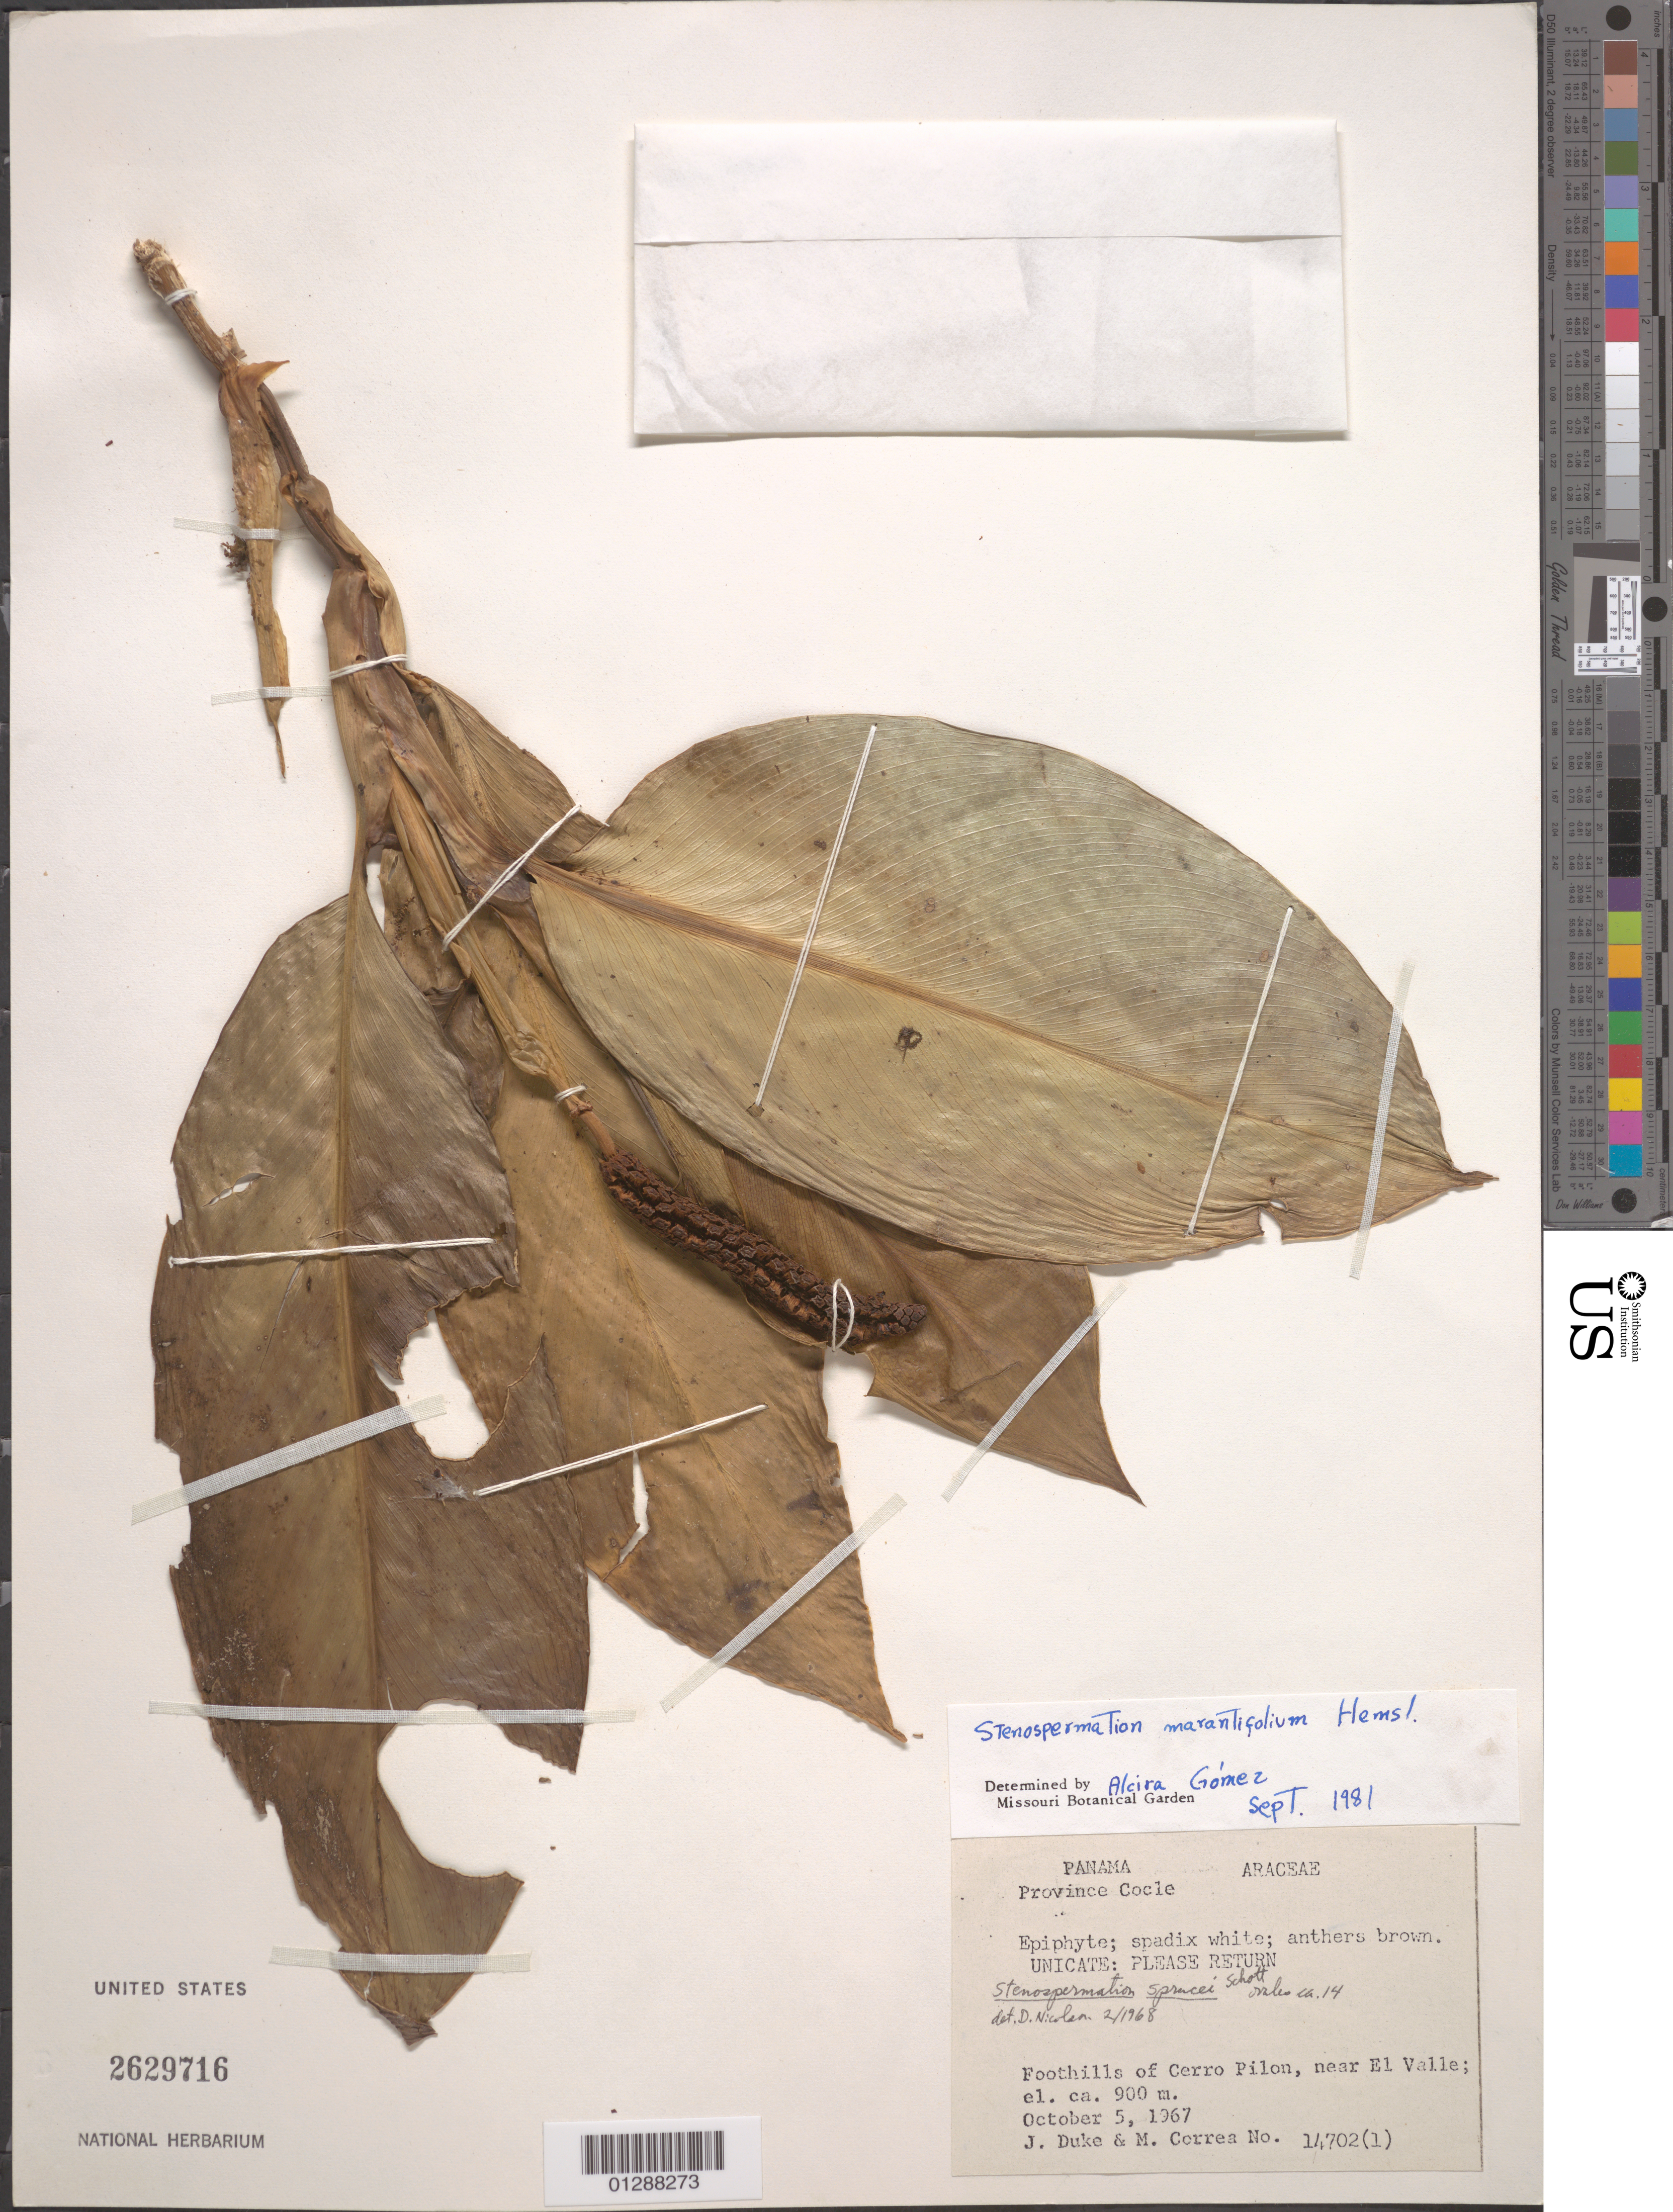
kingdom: Plantae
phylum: Tracheophyta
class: Liliopsida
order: Alismatales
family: Araceae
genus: Stenospermation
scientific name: Stenospermation marantifolium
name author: Hemsl.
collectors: J. Duke & M. Correa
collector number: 14702(1)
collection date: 1967-10-05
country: Panama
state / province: Cocle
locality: Foothills of Cerro Pilon, near El Valle.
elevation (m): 900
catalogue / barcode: US 2629716